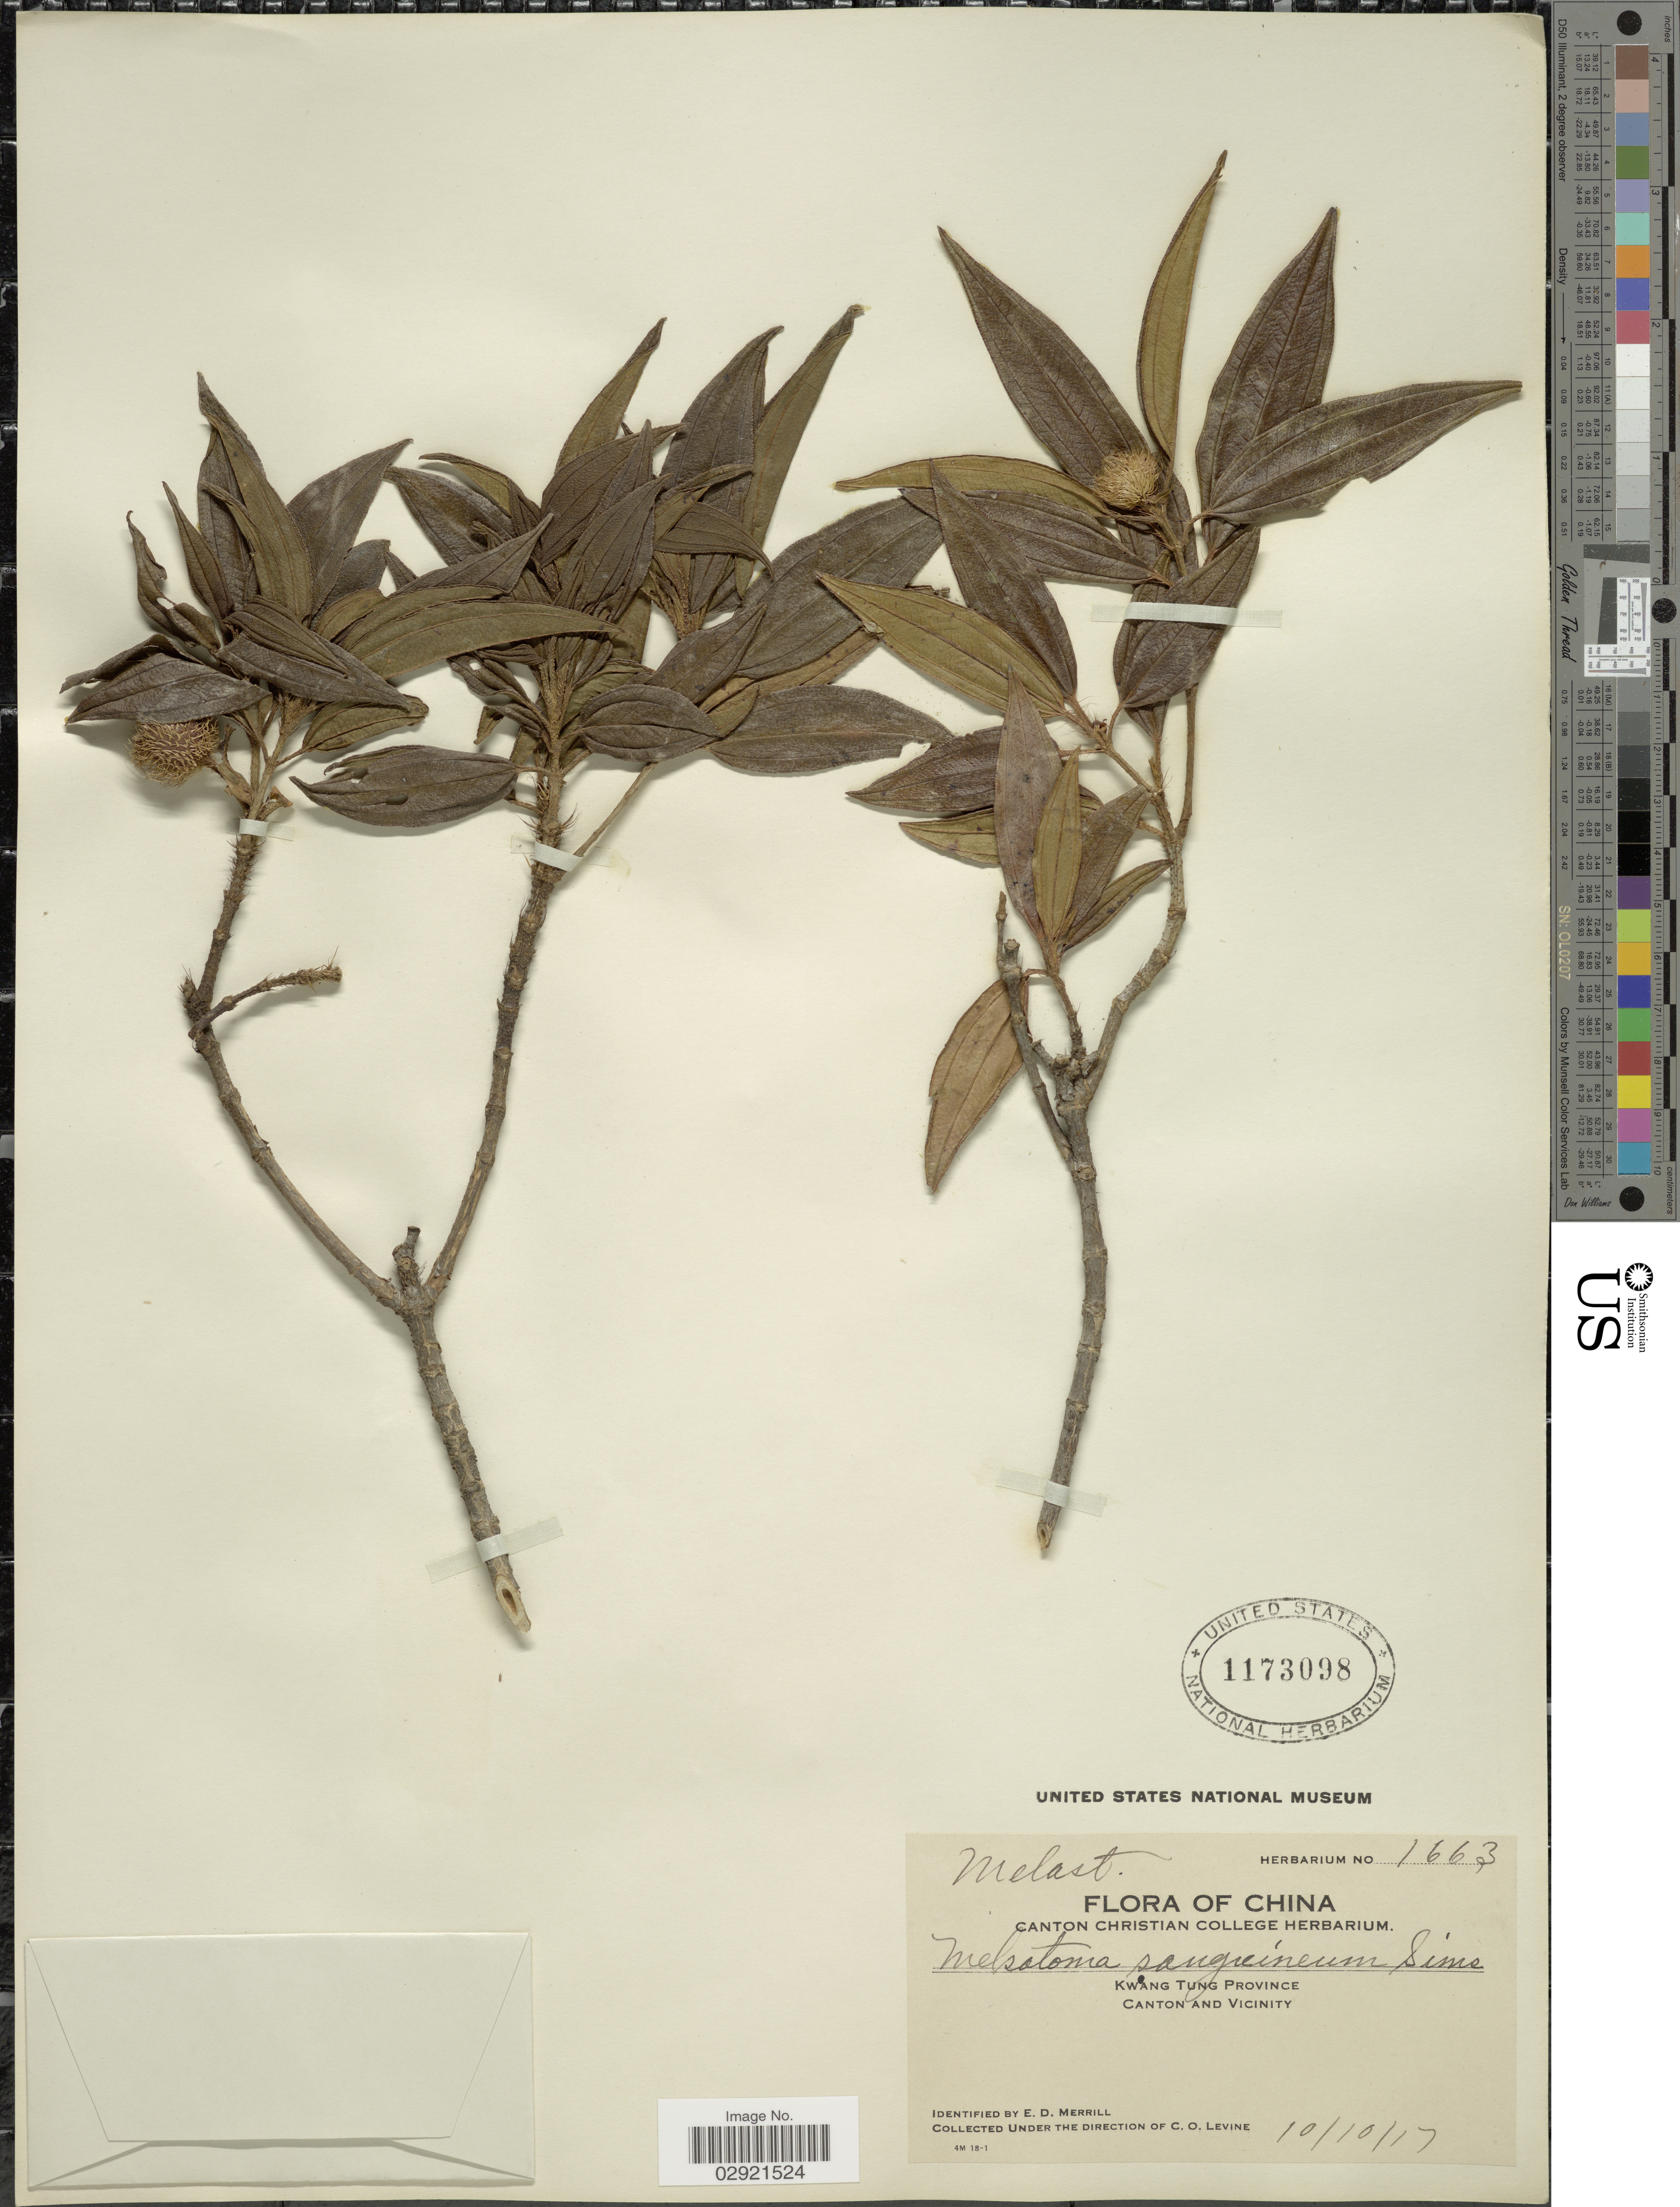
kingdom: Plantae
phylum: Tracheophyta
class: Magnoliopsida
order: Myrtales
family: Melastomataceae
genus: Melastoma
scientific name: Melastoma sanguineum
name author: Sims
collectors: E. D. Merrill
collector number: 1663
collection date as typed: Transcribed d/m/y: 10/10/17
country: China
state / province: Guangdong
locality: Kwang Tung Province. Canton and Vicinity.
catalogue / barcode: US 1173098